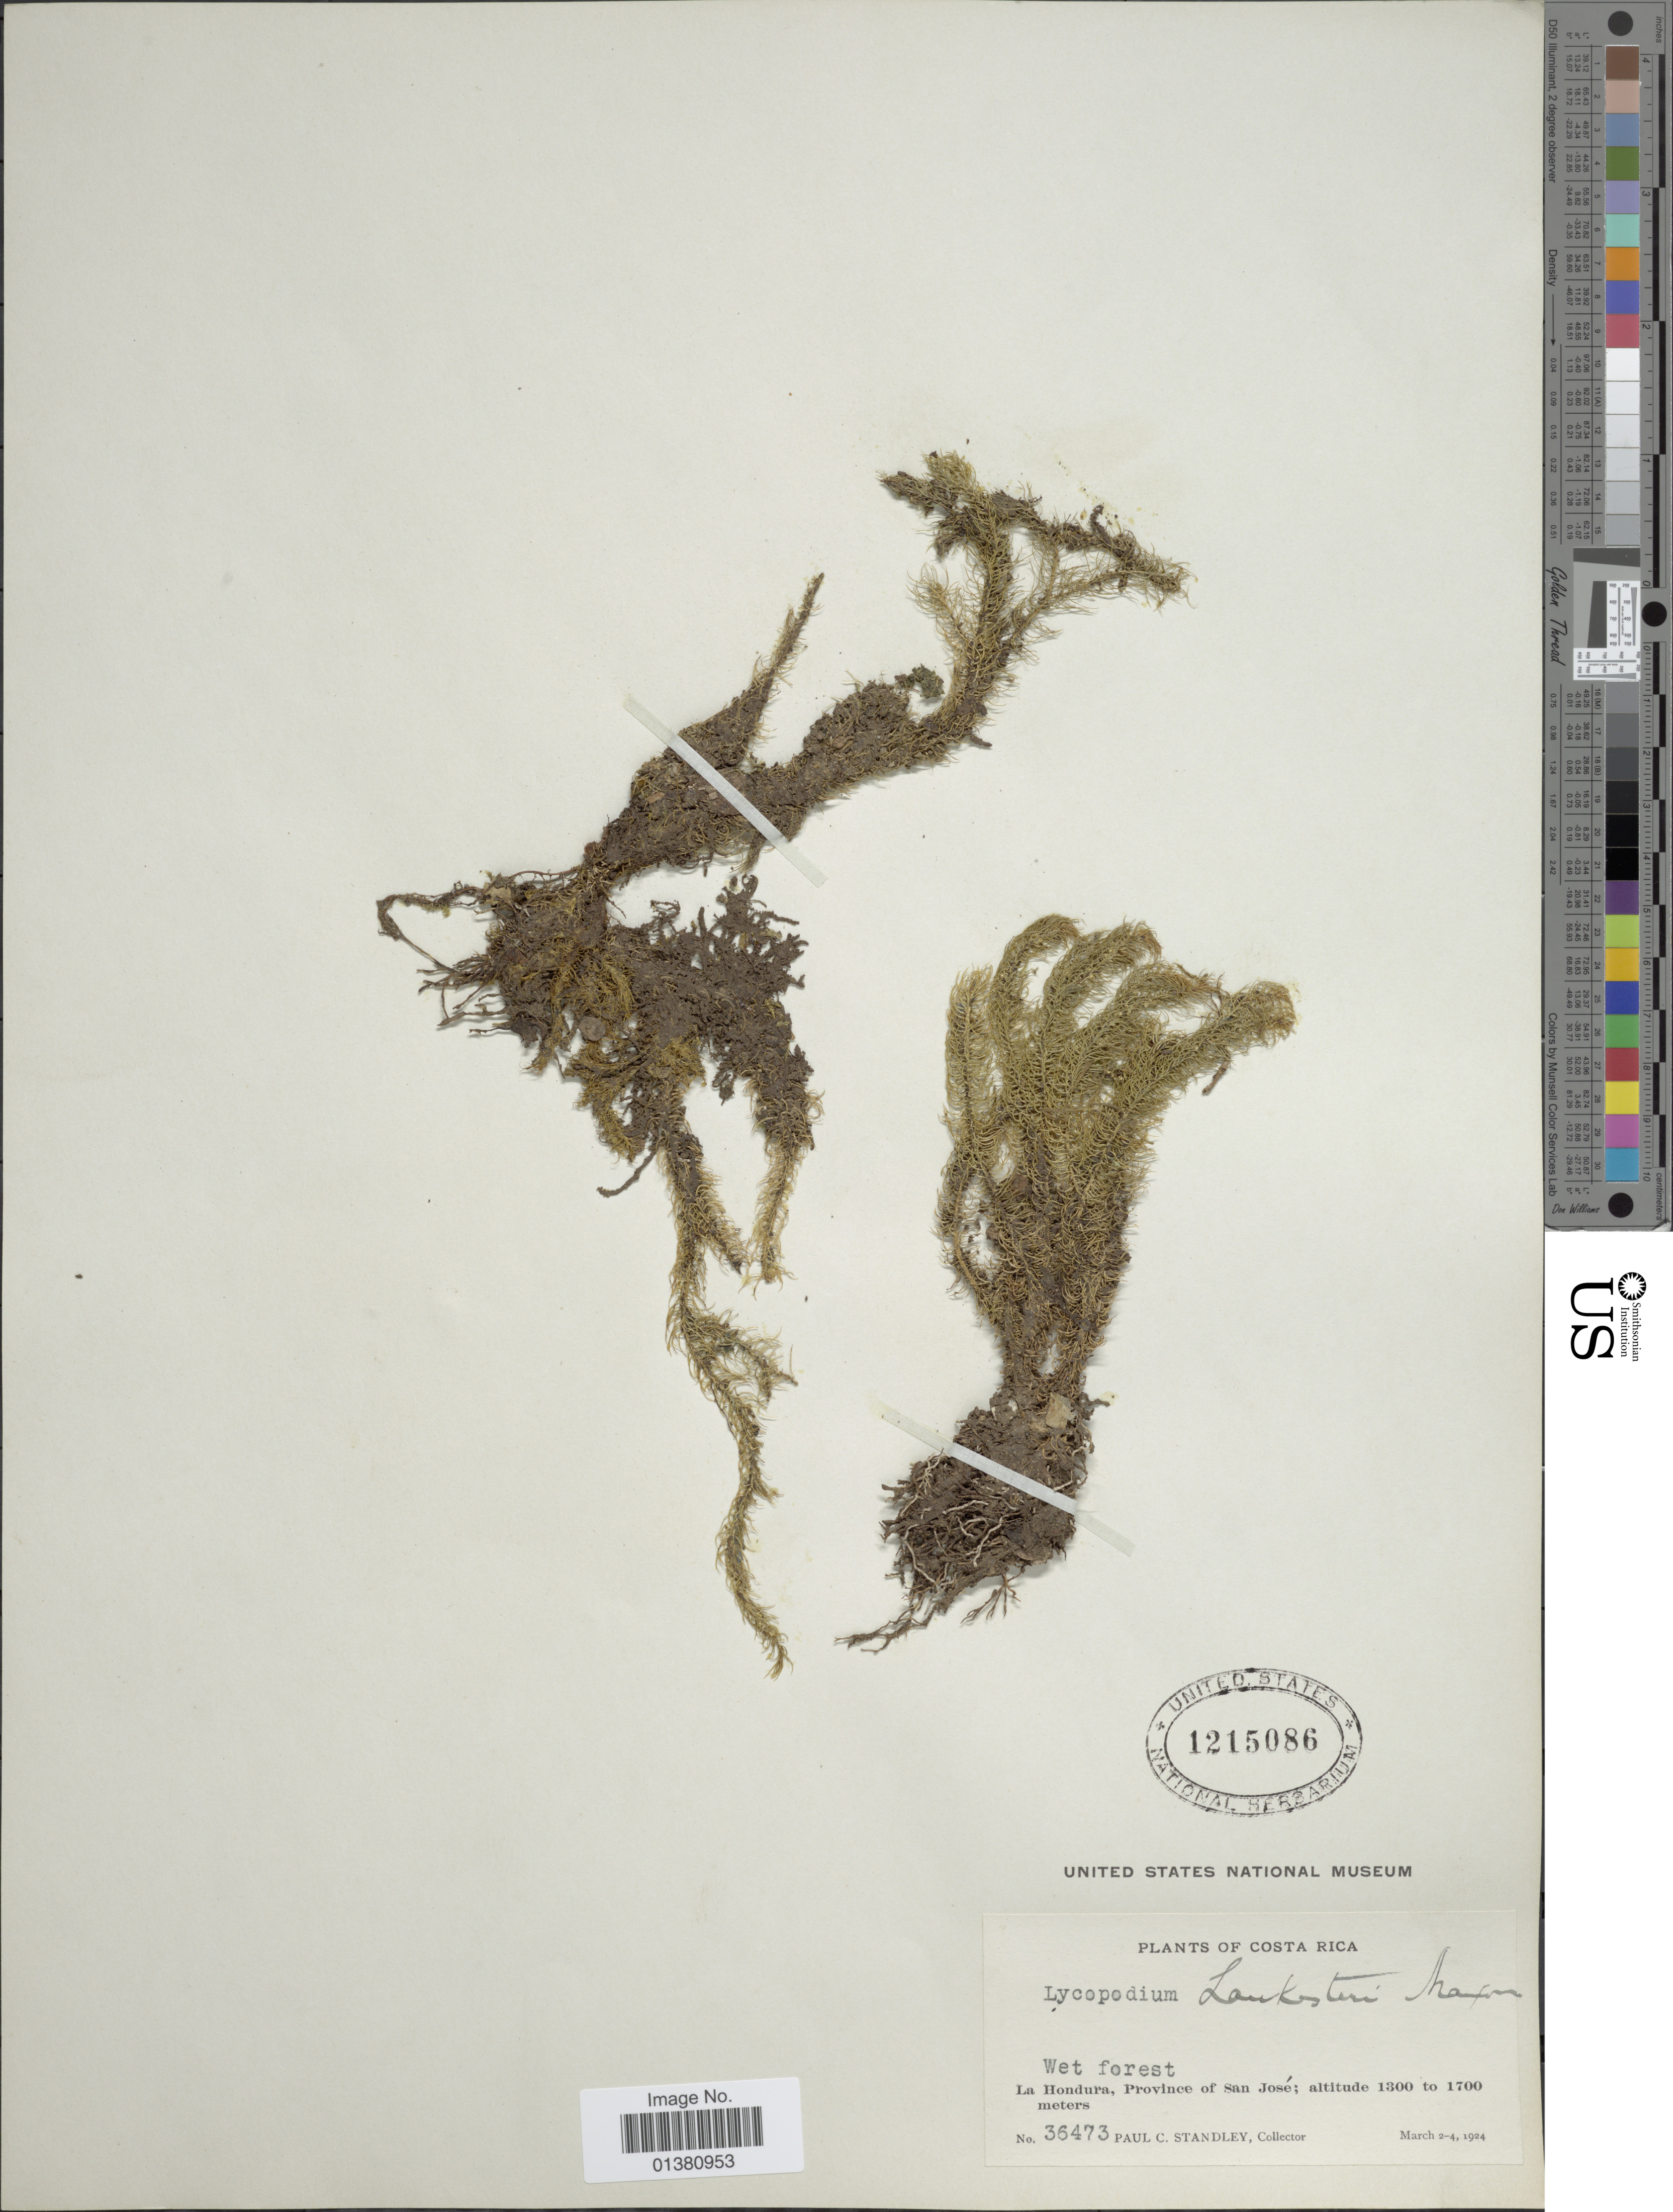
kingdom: Plantae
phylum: Tracheophyta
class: Lycopodiopsida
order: Lycopodiales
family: Lycopodiaceae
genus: Phlegmariurus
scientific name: Phlegmariurus polycarpos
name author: (Kunze) B. Øllg.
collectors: P. C. Standley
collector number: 36473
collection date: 1924-03-02/1924-03-04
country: Costa Rica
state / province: San José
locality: La Hondura, Province of San José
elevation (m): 1300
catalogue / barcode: US 1215086